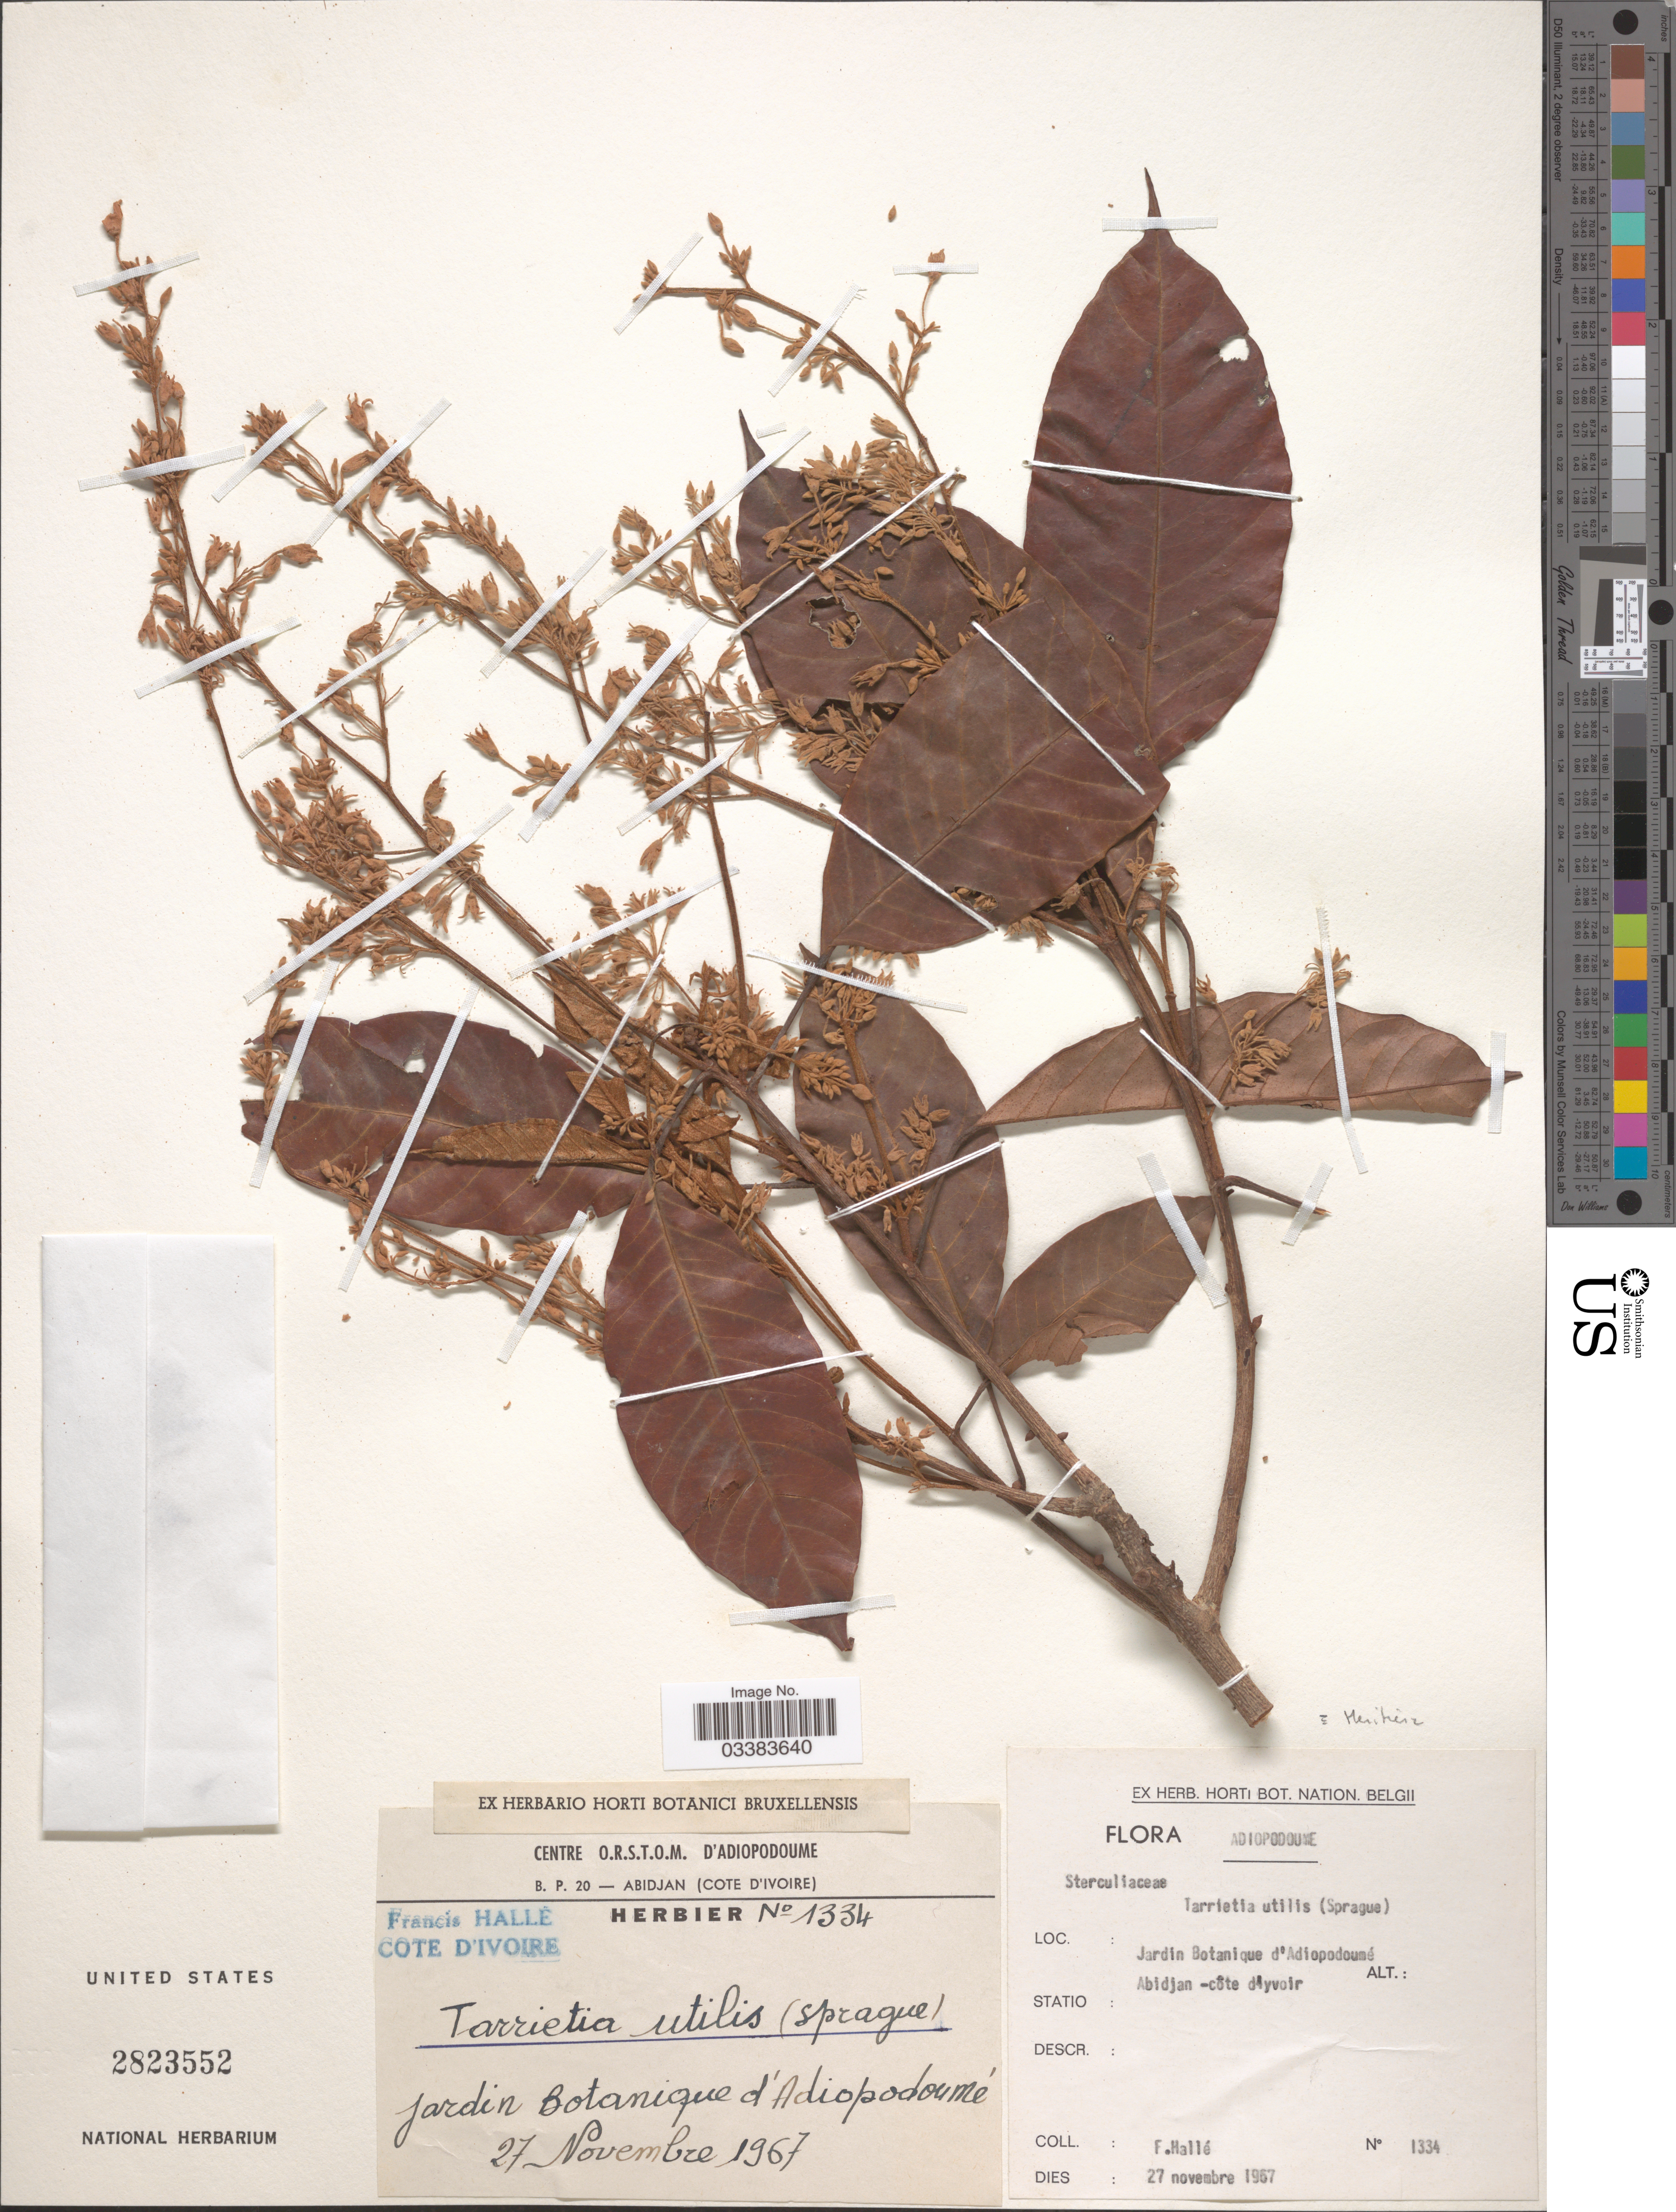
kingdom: Plantae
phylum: Tracheophyta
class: Magnoliopsida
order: Malvales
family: Malvaceae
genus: Heritiera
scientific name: Heritiera utilis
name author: (Sprague) Sprague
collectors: F. Hallé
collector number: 1334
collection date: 1967-11-27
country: Ivory Coast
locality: Jardin Botanique d'Adiopodoumé. Abidjan -cote d'yvoir.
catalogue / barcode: US 2823552